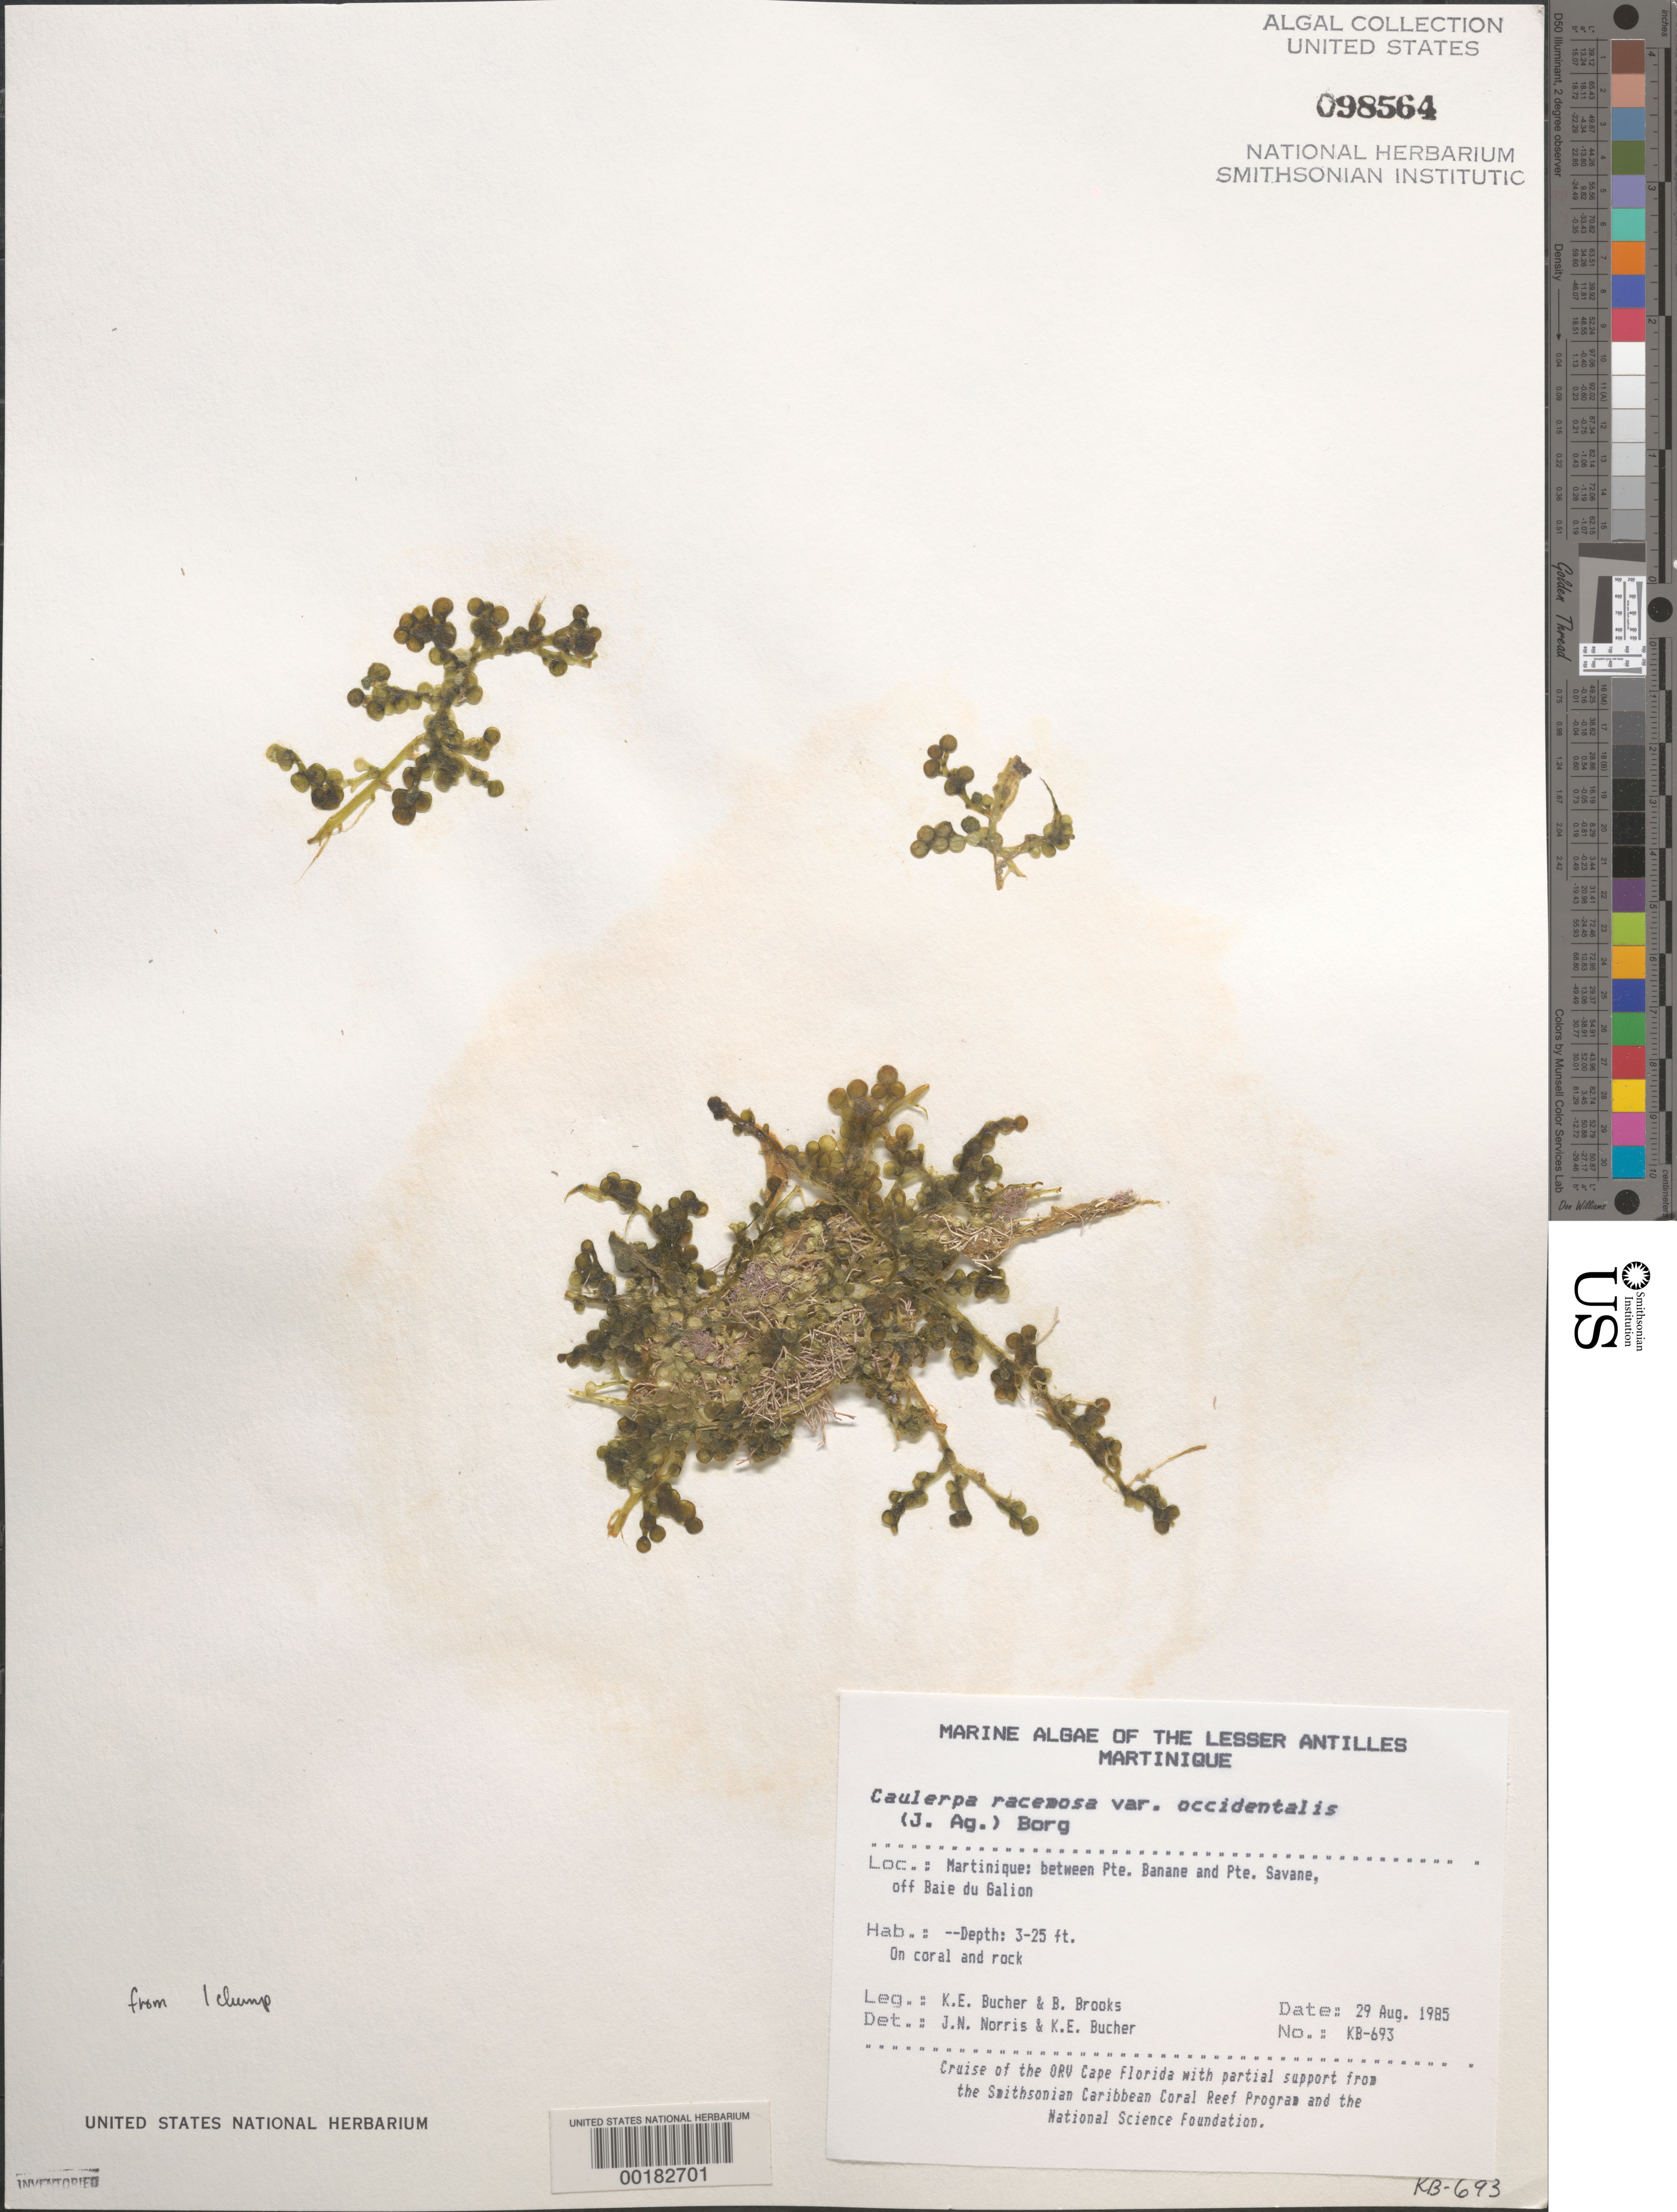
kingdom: Plantae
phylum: Chlorophyta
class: Ulvophyceae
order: Bryopsidales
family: Caulerpaceae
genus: Caulerpa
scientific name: Caulerpa racemosa var. occidentalis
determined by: Norris, J. N.; Bucher, K. E.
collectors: K. E. Bucher & B. Brooks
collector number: Kb-693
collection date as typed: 29 Aug 1985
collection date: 1985-08-29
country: Martinique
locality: Between Pointe Banane and Pointe Savane, off Baie du Galion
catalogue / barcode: US 98564